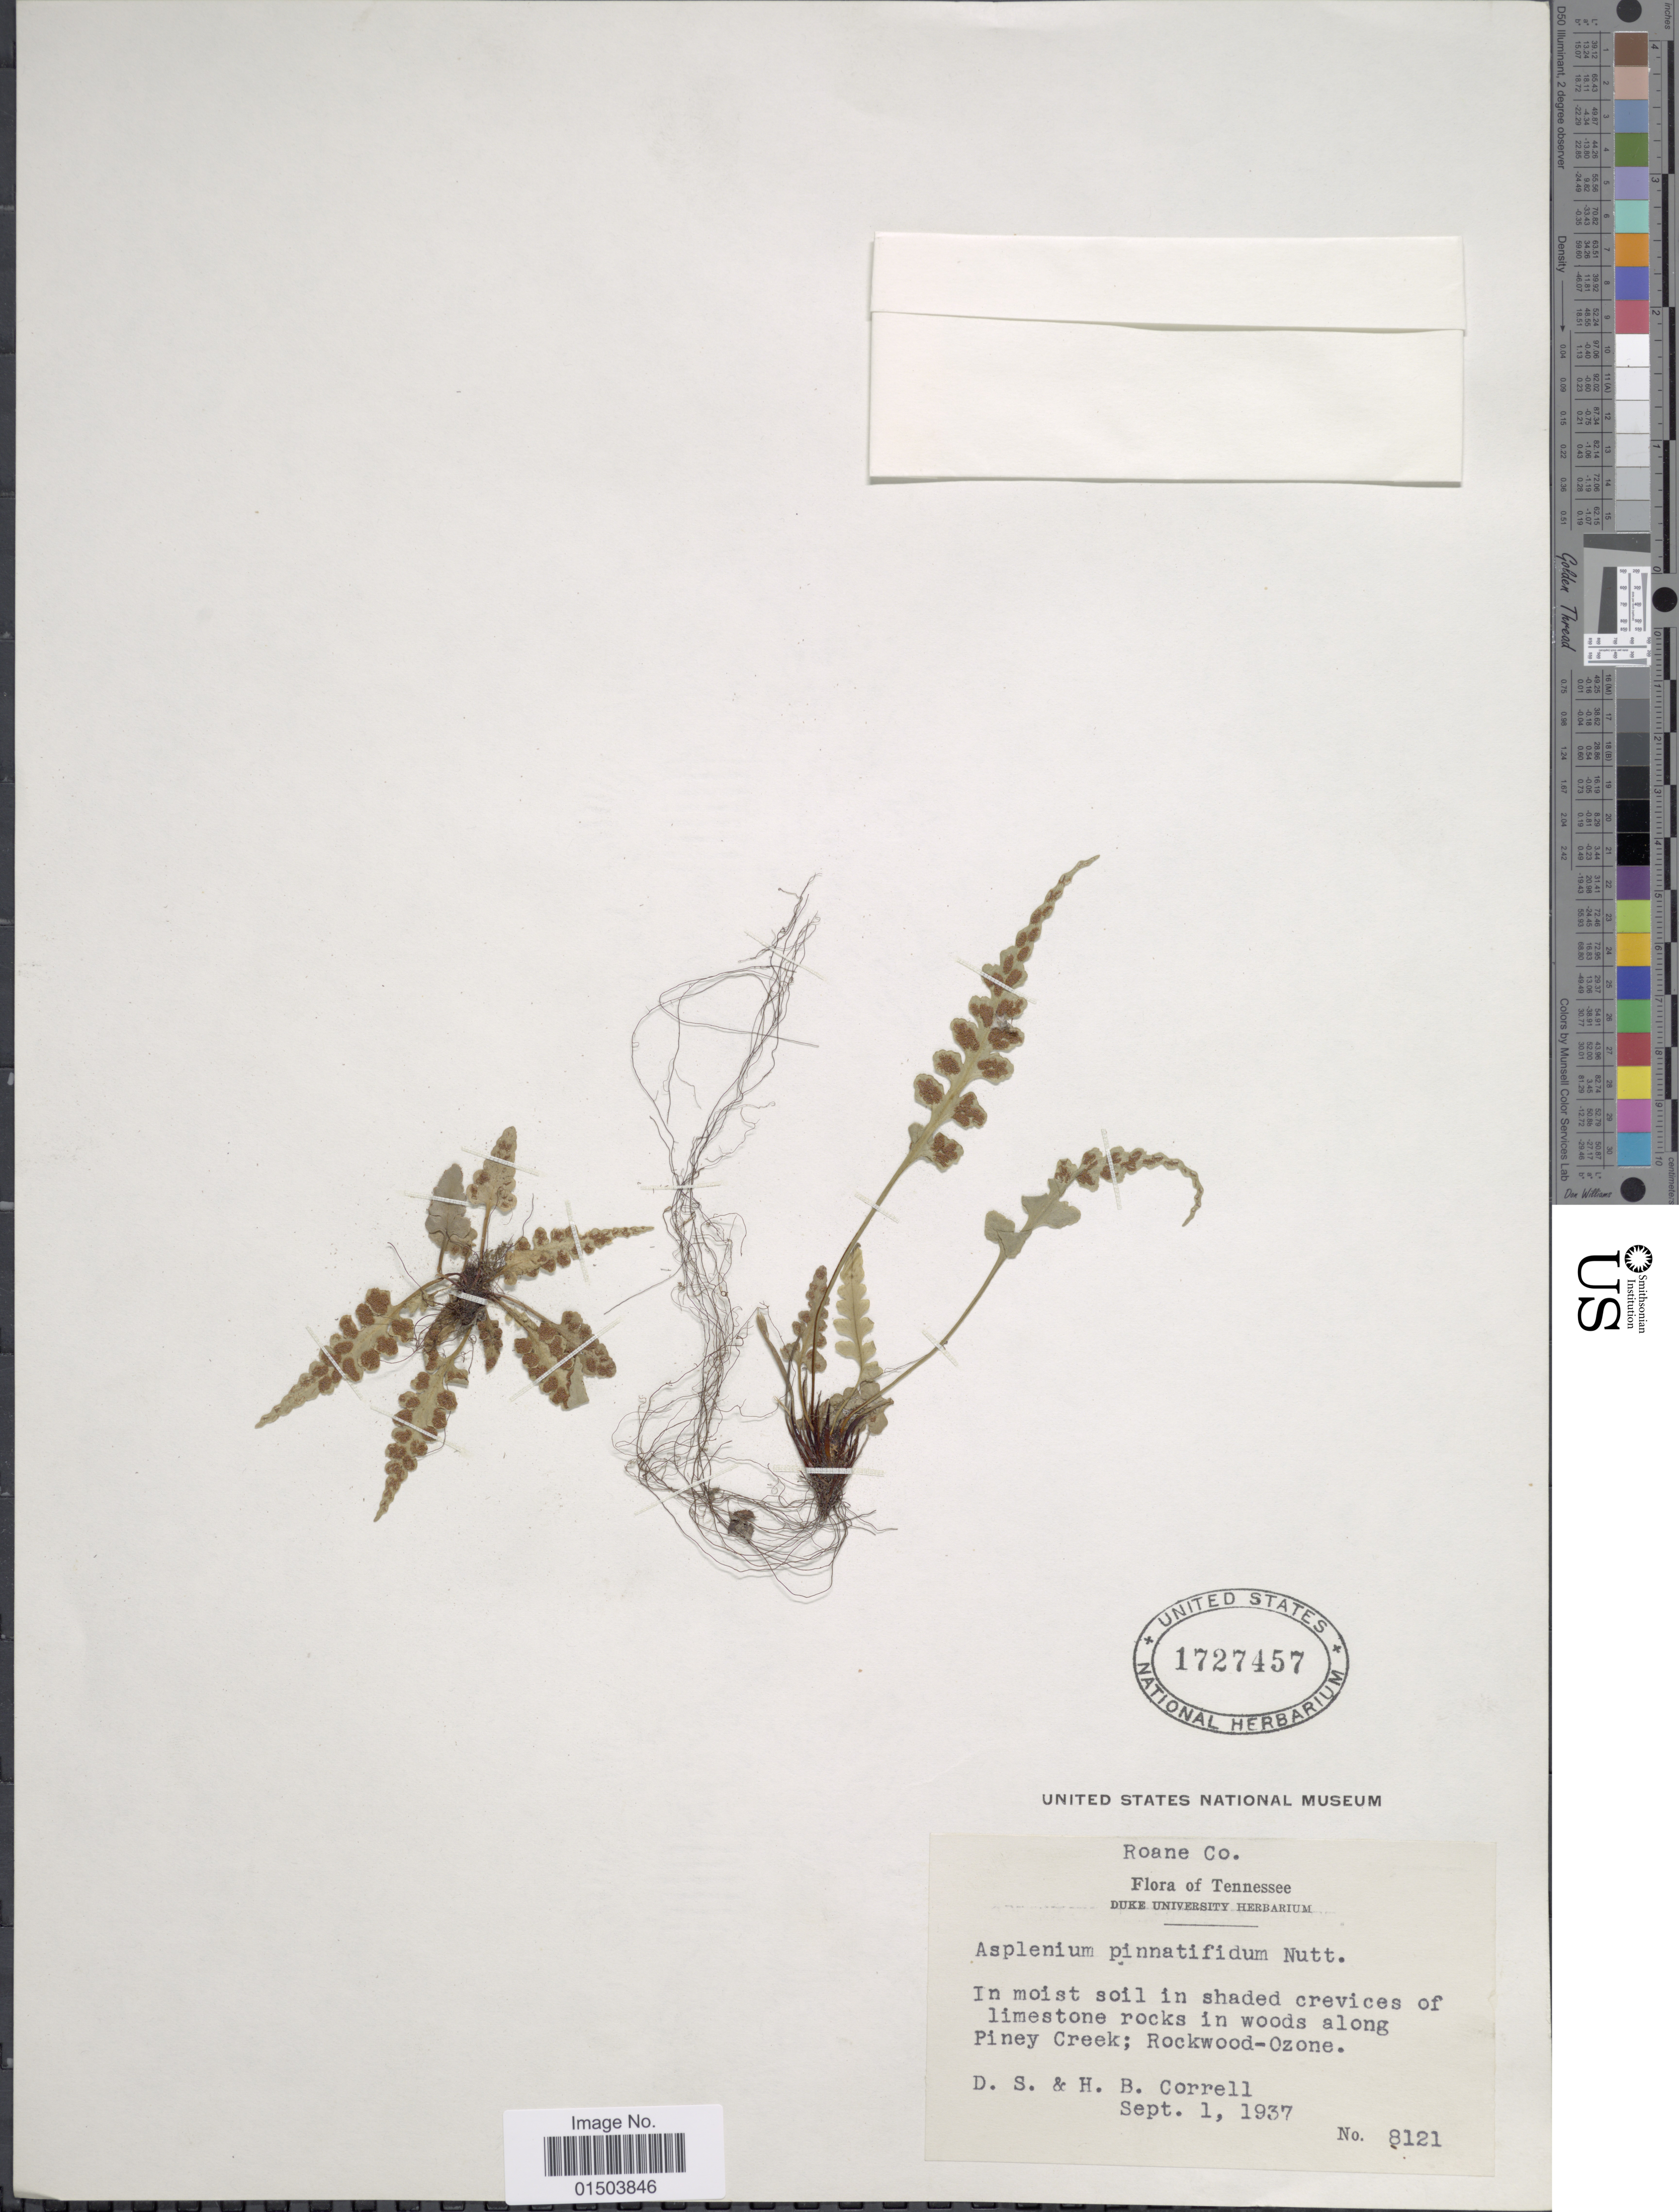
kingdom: Plantae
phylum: Tracheophyta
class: Polypodiopsida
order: Polypodiales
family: Aspleniaceae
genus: Asplenium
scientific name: Asplenium pinnatifidum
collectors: D. S. Correll & H. Correll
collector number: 8121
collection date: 1937-09-01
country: United States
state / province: Tennessee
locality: Roane Co. In moist soil in shaded crevices of limestone rocks in woods along Piney Creek; Rockwood-Ozone.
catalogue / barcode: US 1727457